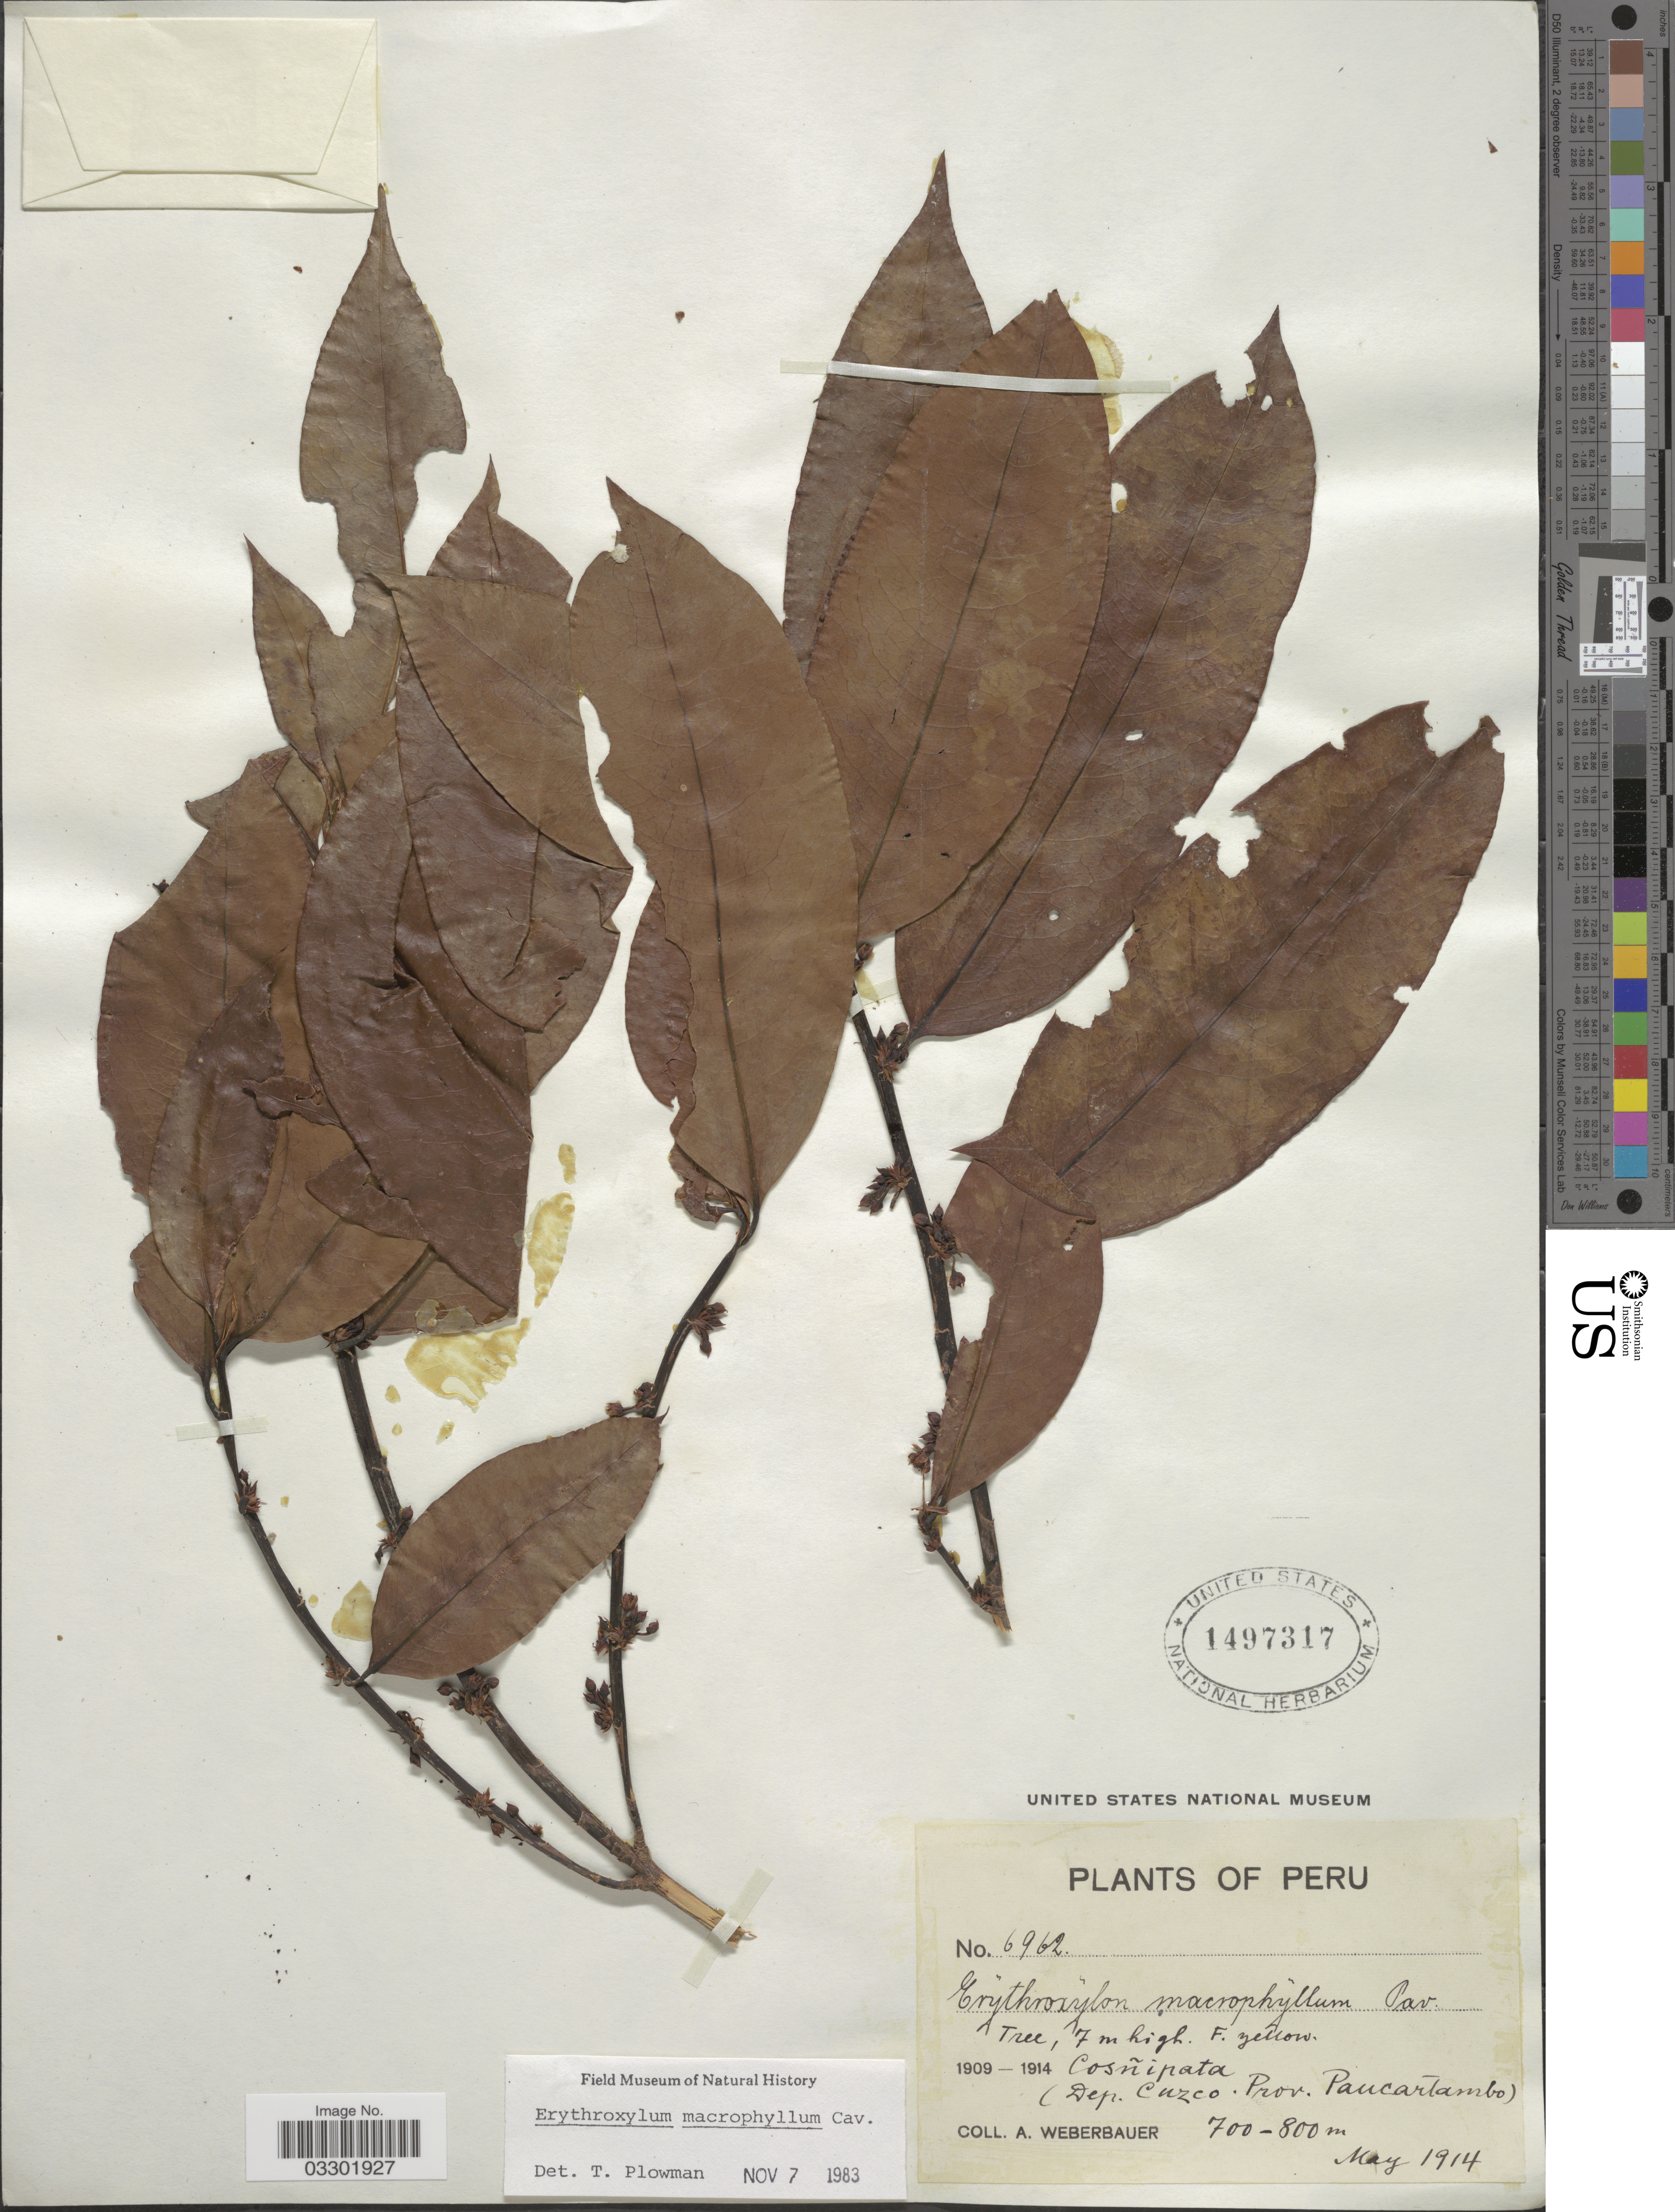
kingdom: Plantae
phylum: Tracheophyta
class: Magnoliopsida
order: Malpighiales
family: Erythroxylaceae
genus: Erythroxylum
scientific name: Erythroxylum macrophyllum var. macrophyllum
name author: Cav.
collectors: A. Weberbauer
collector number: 6962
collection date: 1914-05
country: Peru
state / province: Cusco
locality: Cosñinpata (Dep. Cuzco. Prov. Paucartambo).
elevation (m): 700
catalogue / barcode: US 1497317